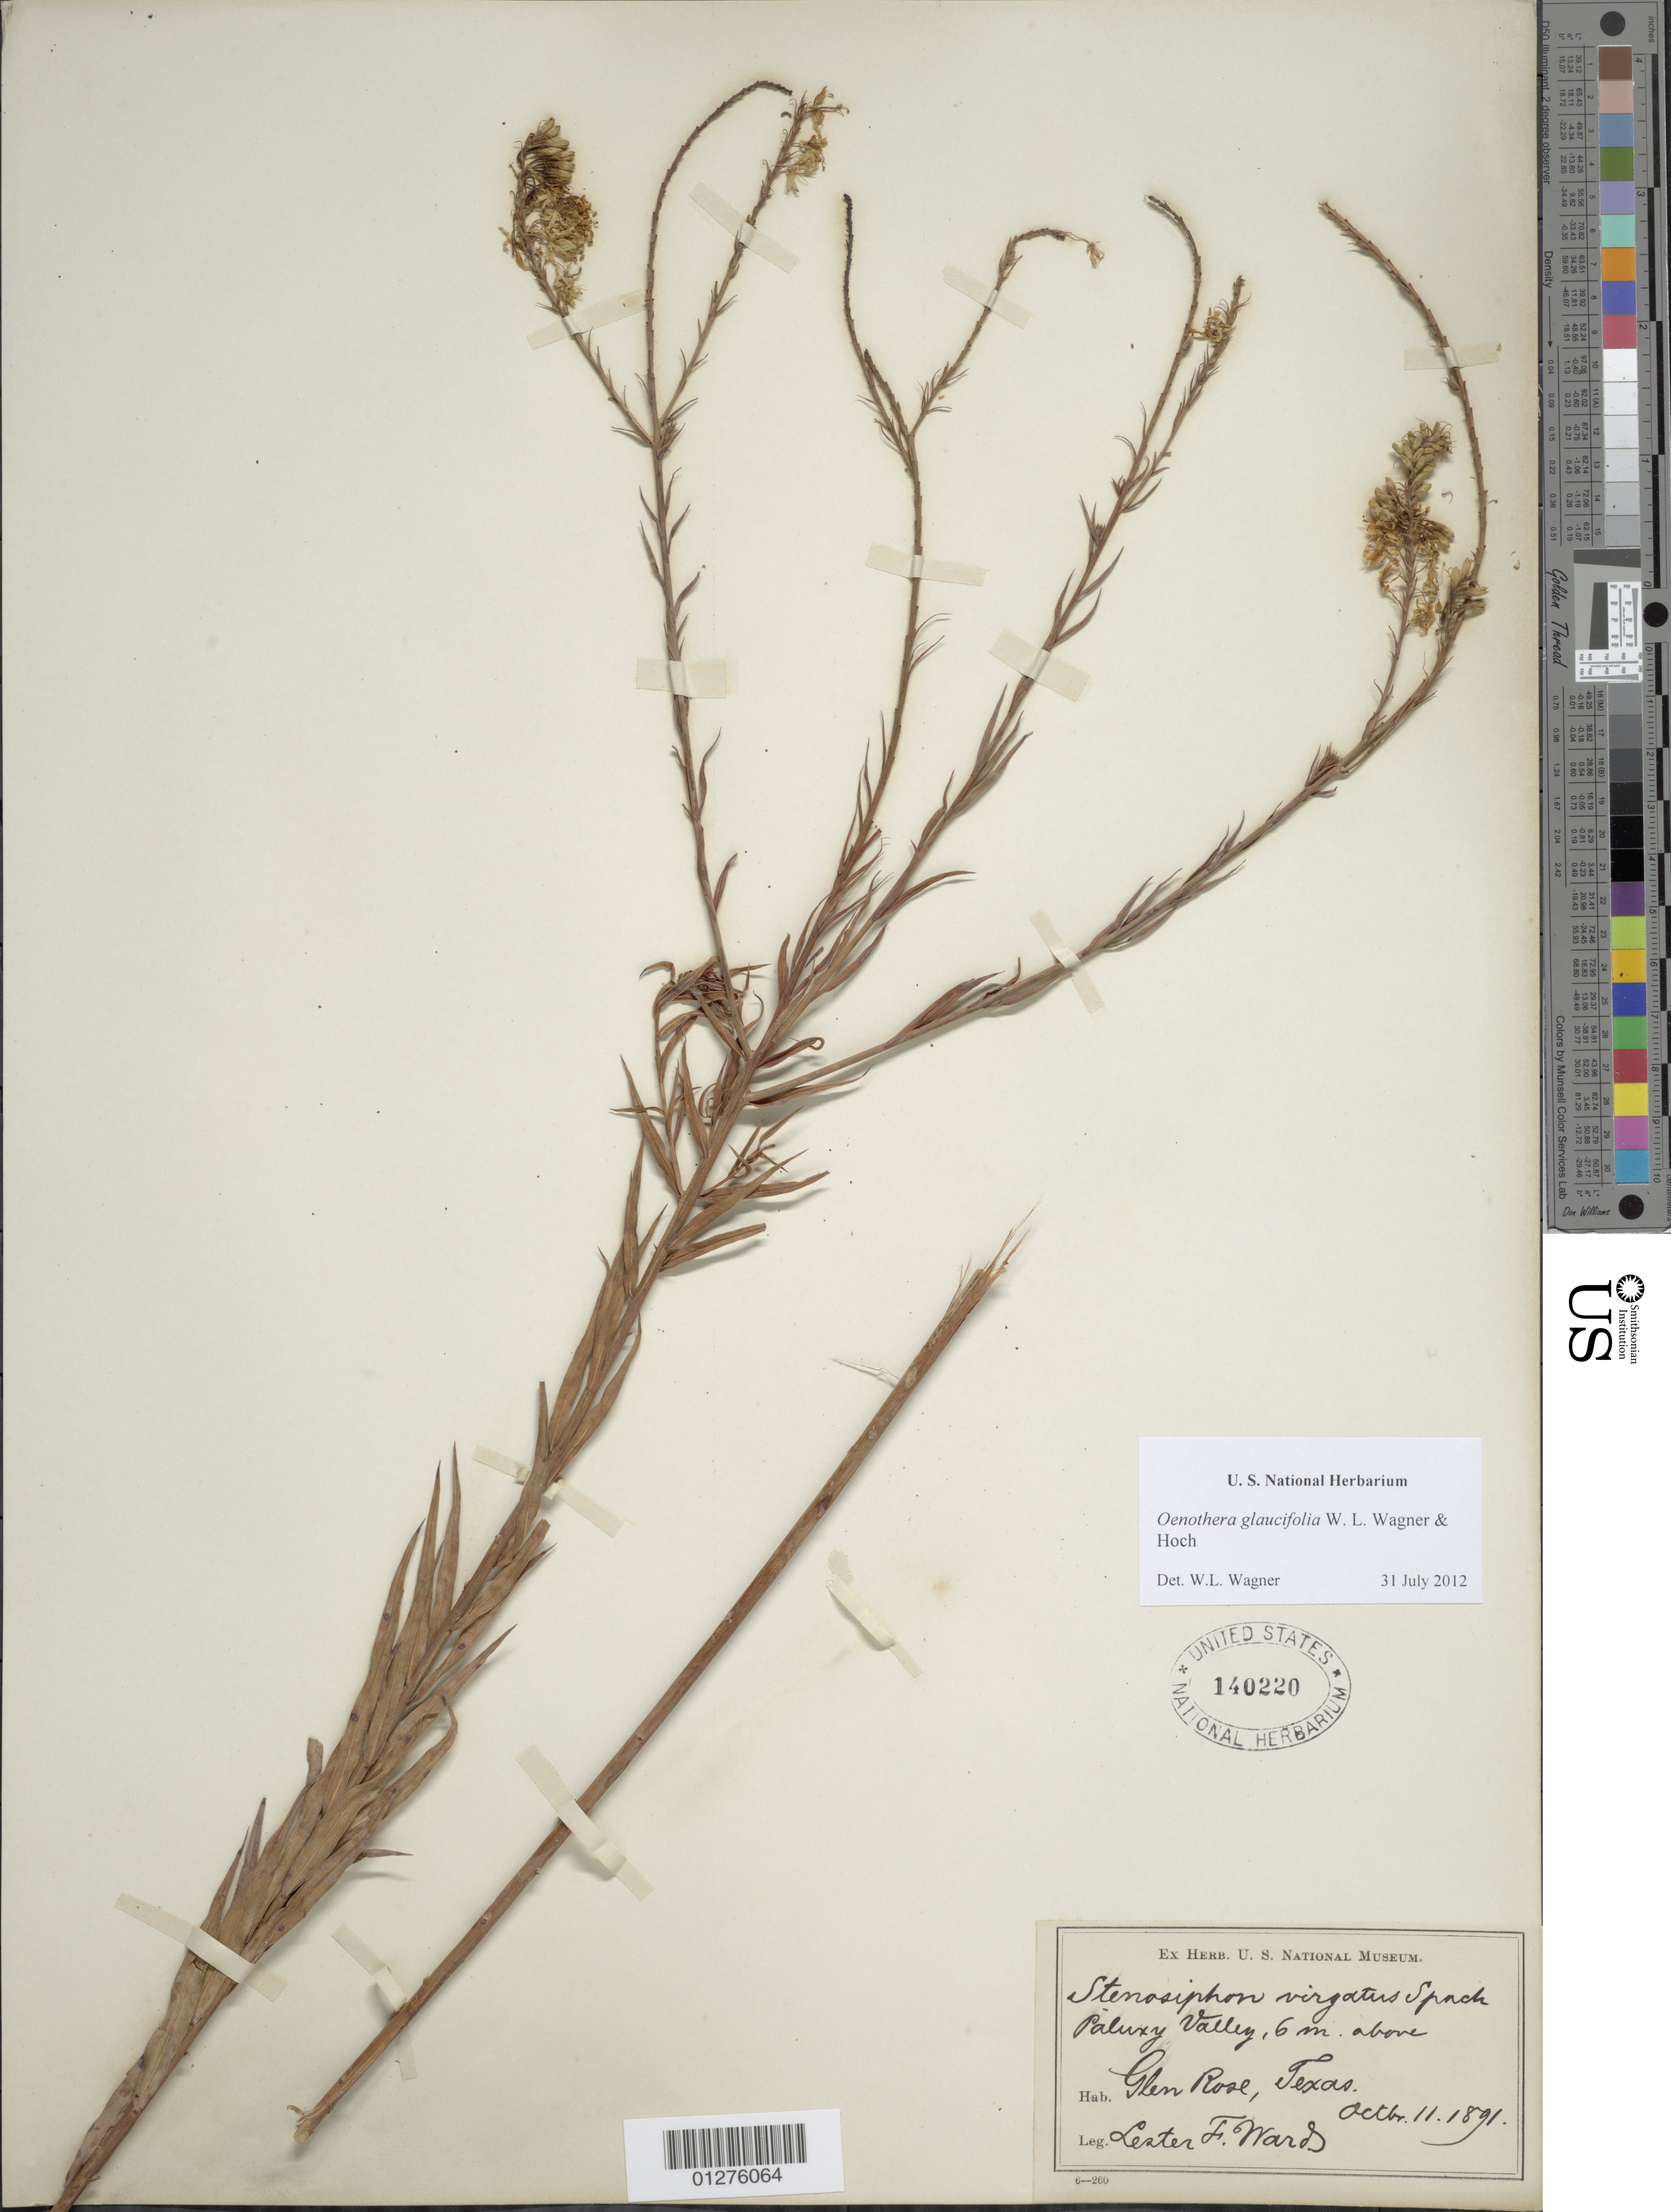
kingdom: Plantae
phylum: Tracheophyta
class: Magnoliopsida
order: Myrtales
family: Onagraceae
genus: Oenothera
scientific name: Oenothera glaucifolia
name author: W.L. Wagner & Hoch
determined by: Wagner, W. L., (BOT), Smithsonian Institution - National Museum of Natural History (UNITED STATES)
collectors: L. F. Ward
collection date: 1891-10-11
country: United States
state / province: Texas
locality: Paluxy Valley, 6 m above. Glen Rose.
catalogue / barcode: US 140220